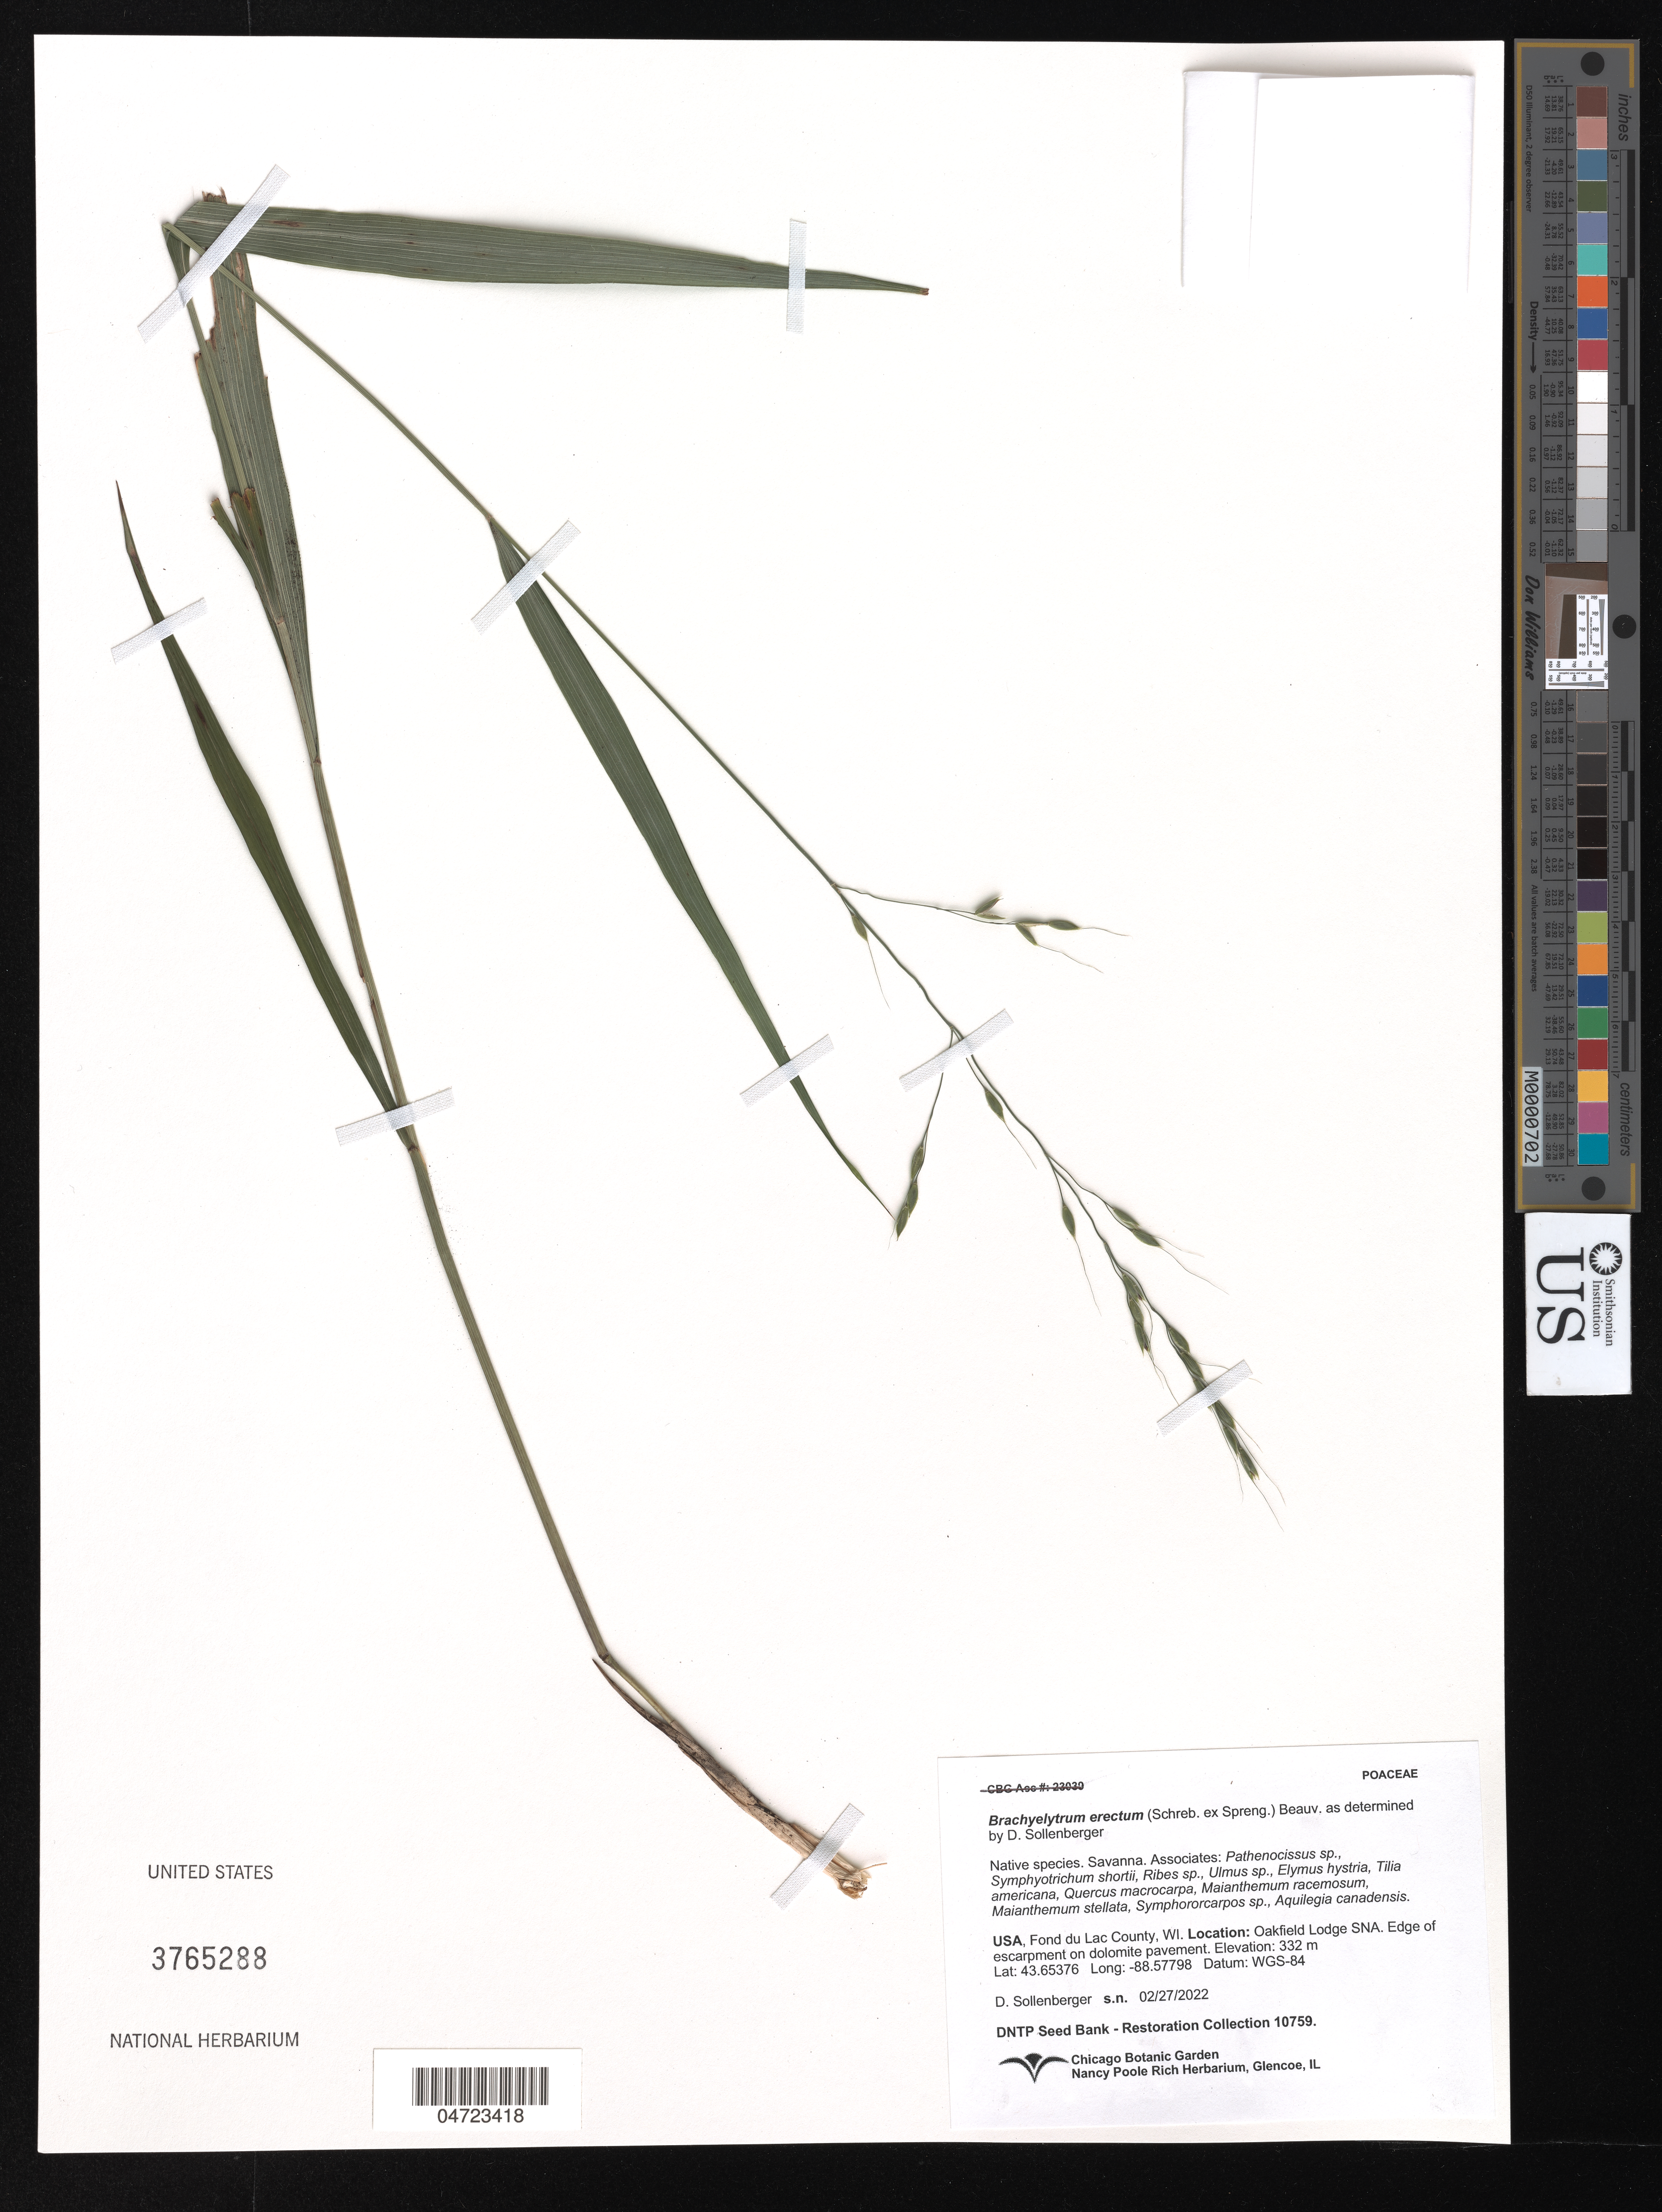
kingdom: Plantae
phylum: Tracheophyta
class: Liliopsida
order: Poales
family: Poaceae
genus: Brachyelytrum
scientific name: Brachyelytrum erectum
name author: (Schreb.) P. Beauv.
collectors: D. Sollenberger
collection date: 2022-02-27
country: United States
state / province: Wisconsin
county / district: Fond du Lac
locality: Fond du Lac County. Oakfield Lodge SNA. Edge of escarpment on dolomite pavement.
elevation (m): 332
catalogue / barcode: US 3765288